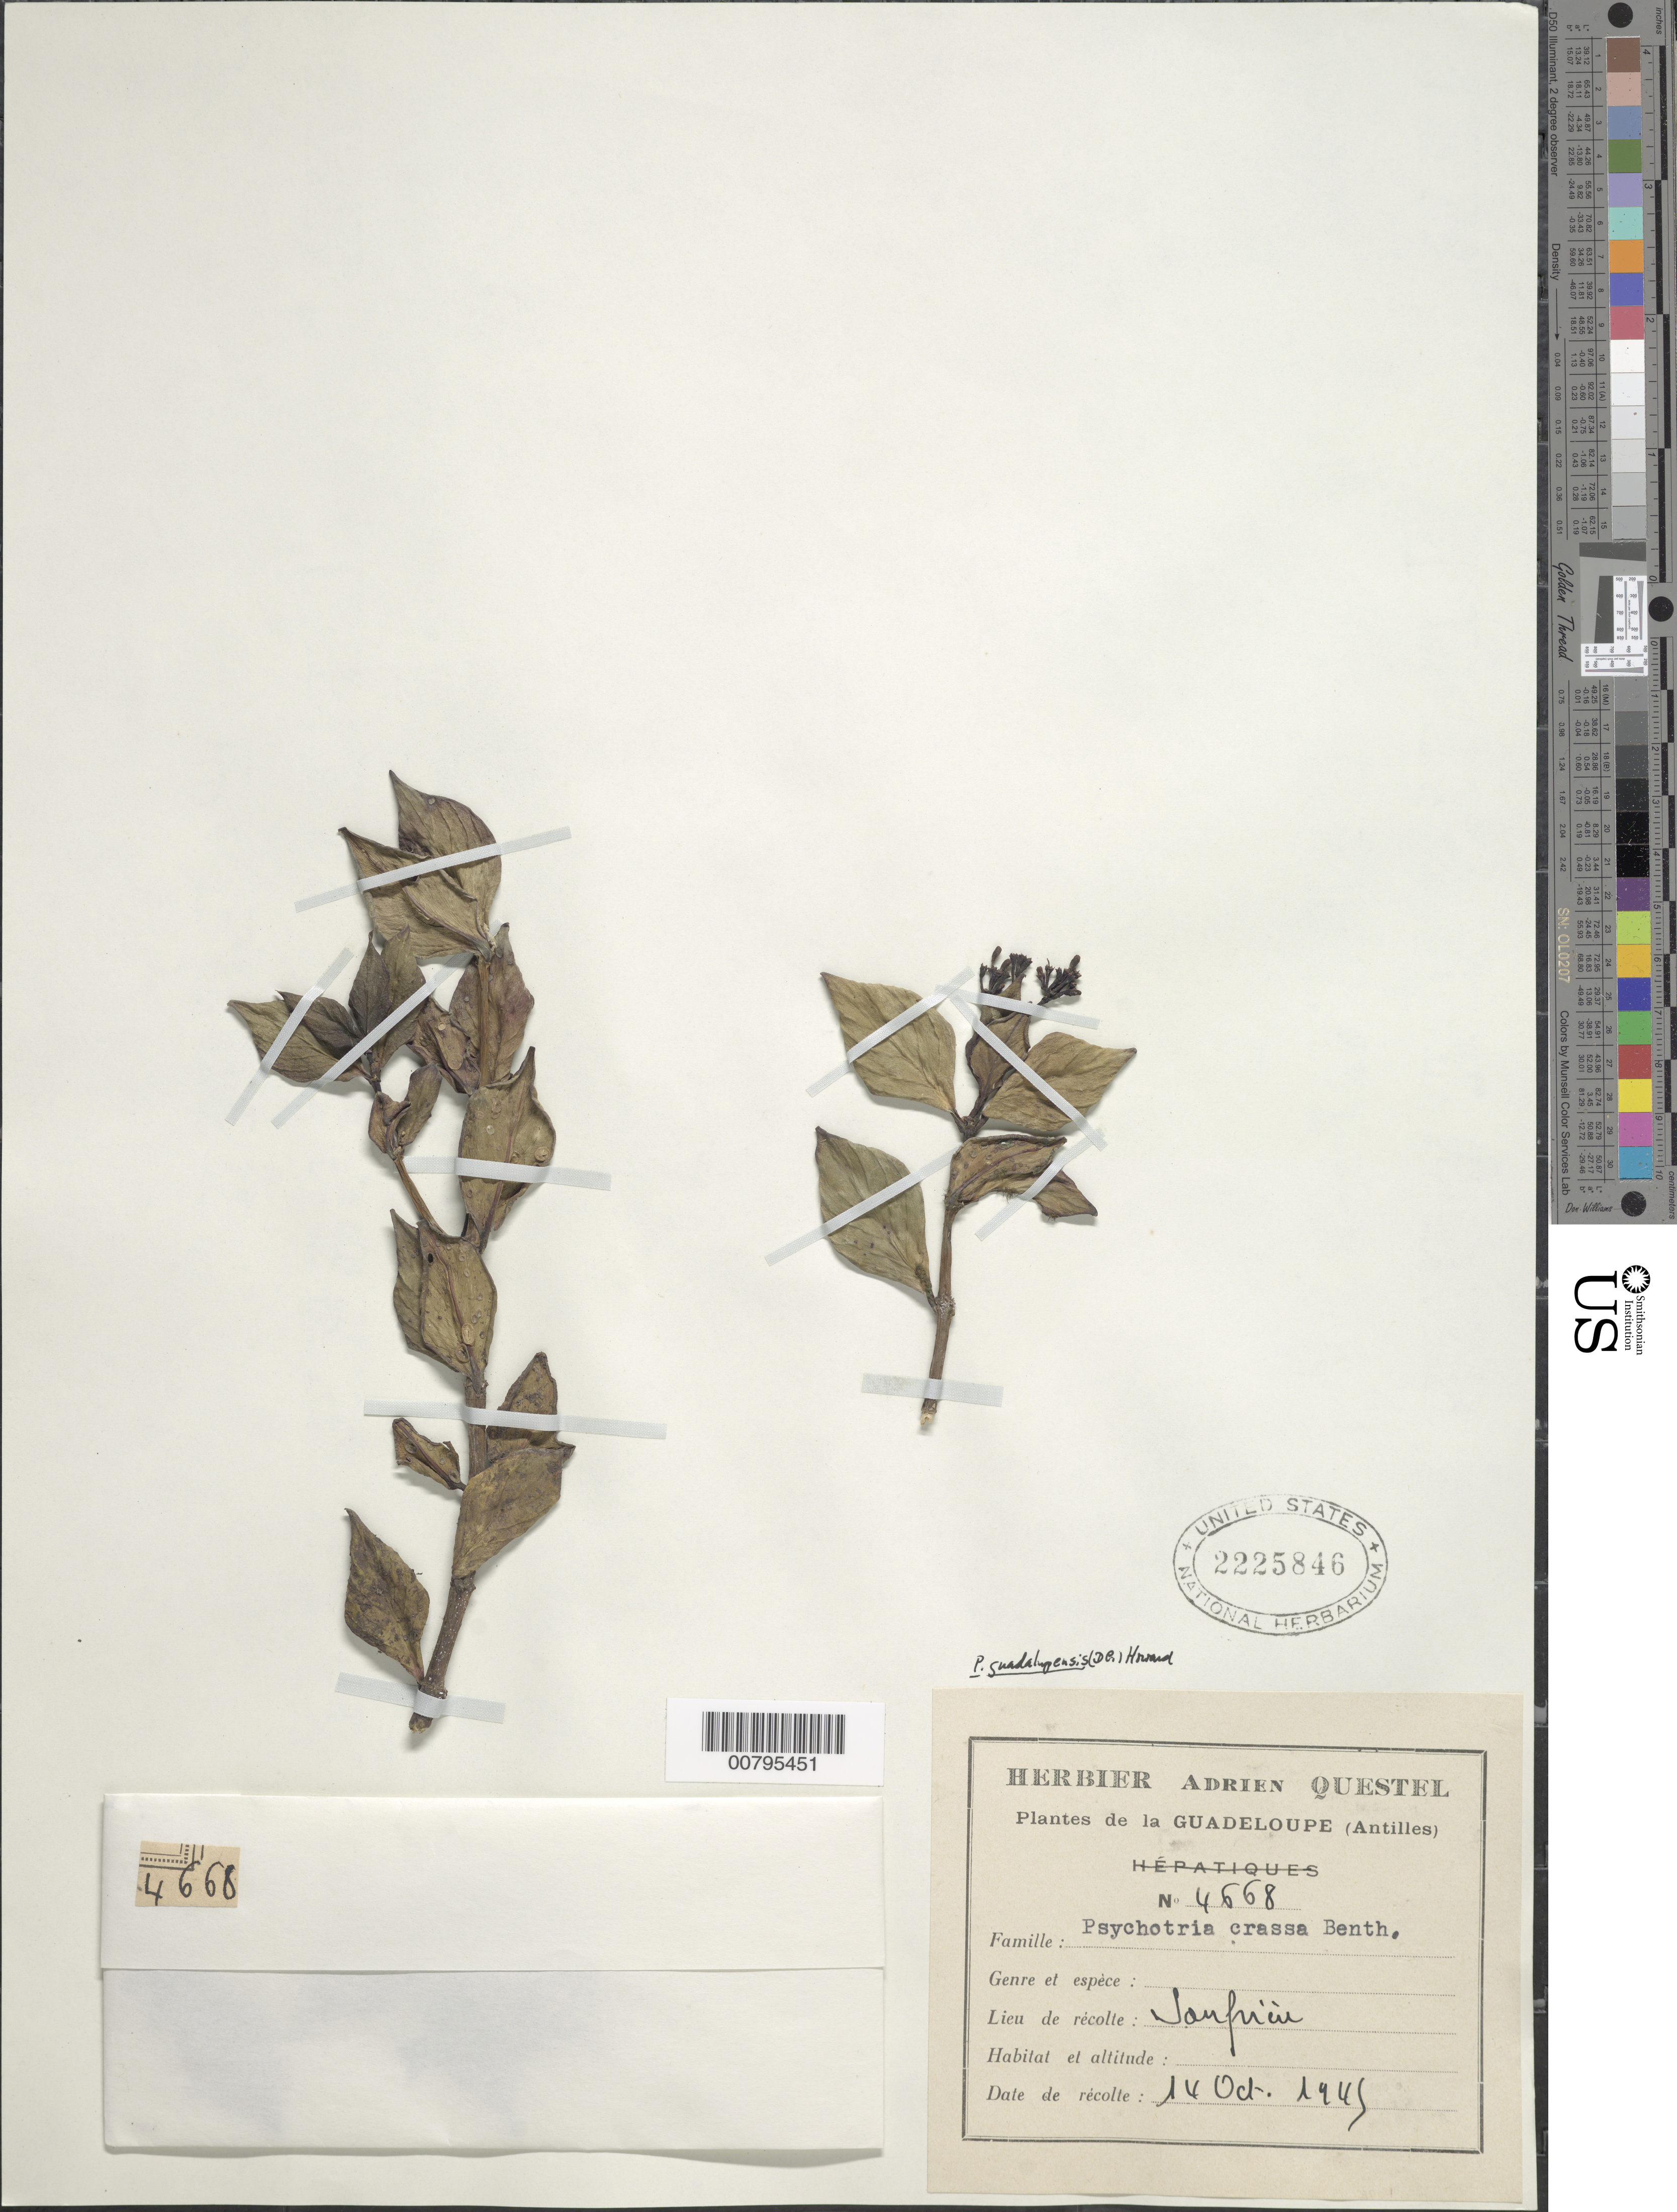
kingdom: Plantae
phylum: Tracheophyta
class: Magnoliopsida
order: Gentianales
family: Rubiaceae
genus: Notopleura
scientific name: Notopleura guadalupensis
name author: (DC.) C.M. Taylor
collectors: A. Questel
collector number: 4668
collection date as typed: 14 Oct 1945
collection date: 1945-10-14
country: Guadeloupe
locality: Soufrière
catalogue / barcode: US 2225846